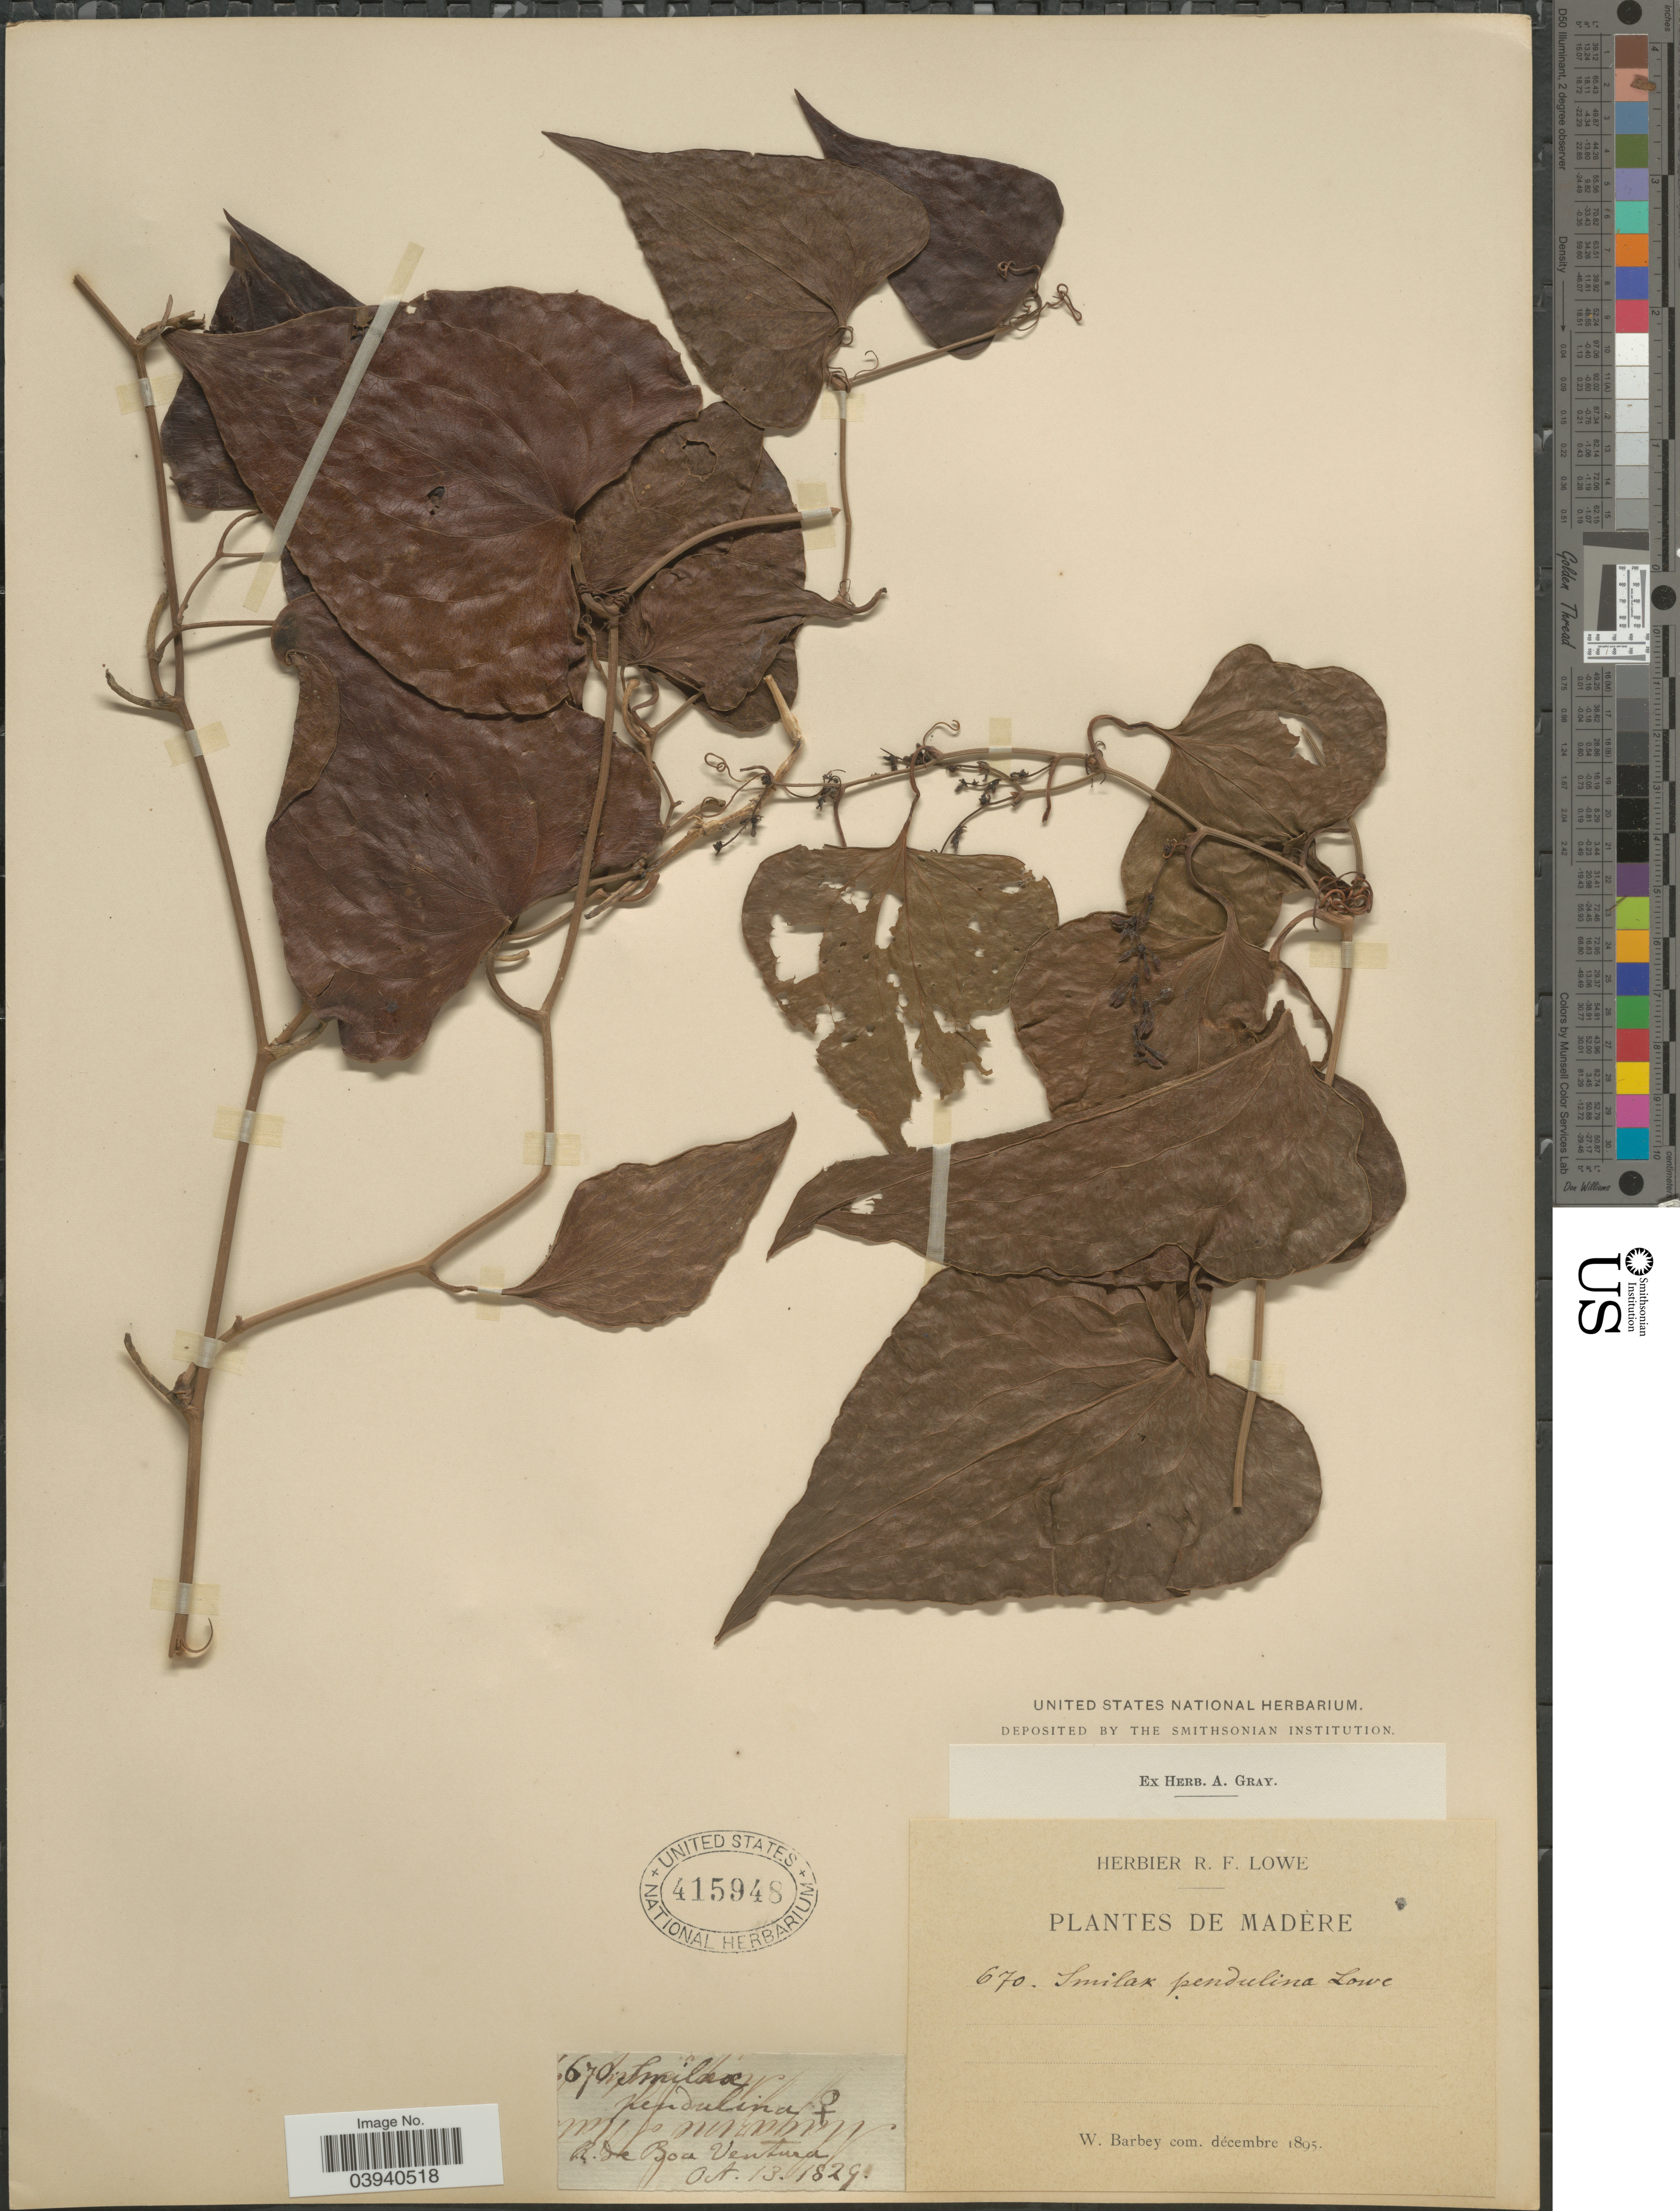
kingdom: Plantae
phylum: Tracheophyta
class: Liliopsida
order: Liliales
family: Smilacaceae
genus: Smilax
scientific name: Smilax pendulina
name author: Lowe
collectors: ex herb. R. F. Lowe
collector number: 670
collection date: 1829-10-13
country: Portugal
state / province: Madeira (Aut. Reg.)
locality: R. de Boa Ventura. Madère.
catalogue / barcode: US 415948